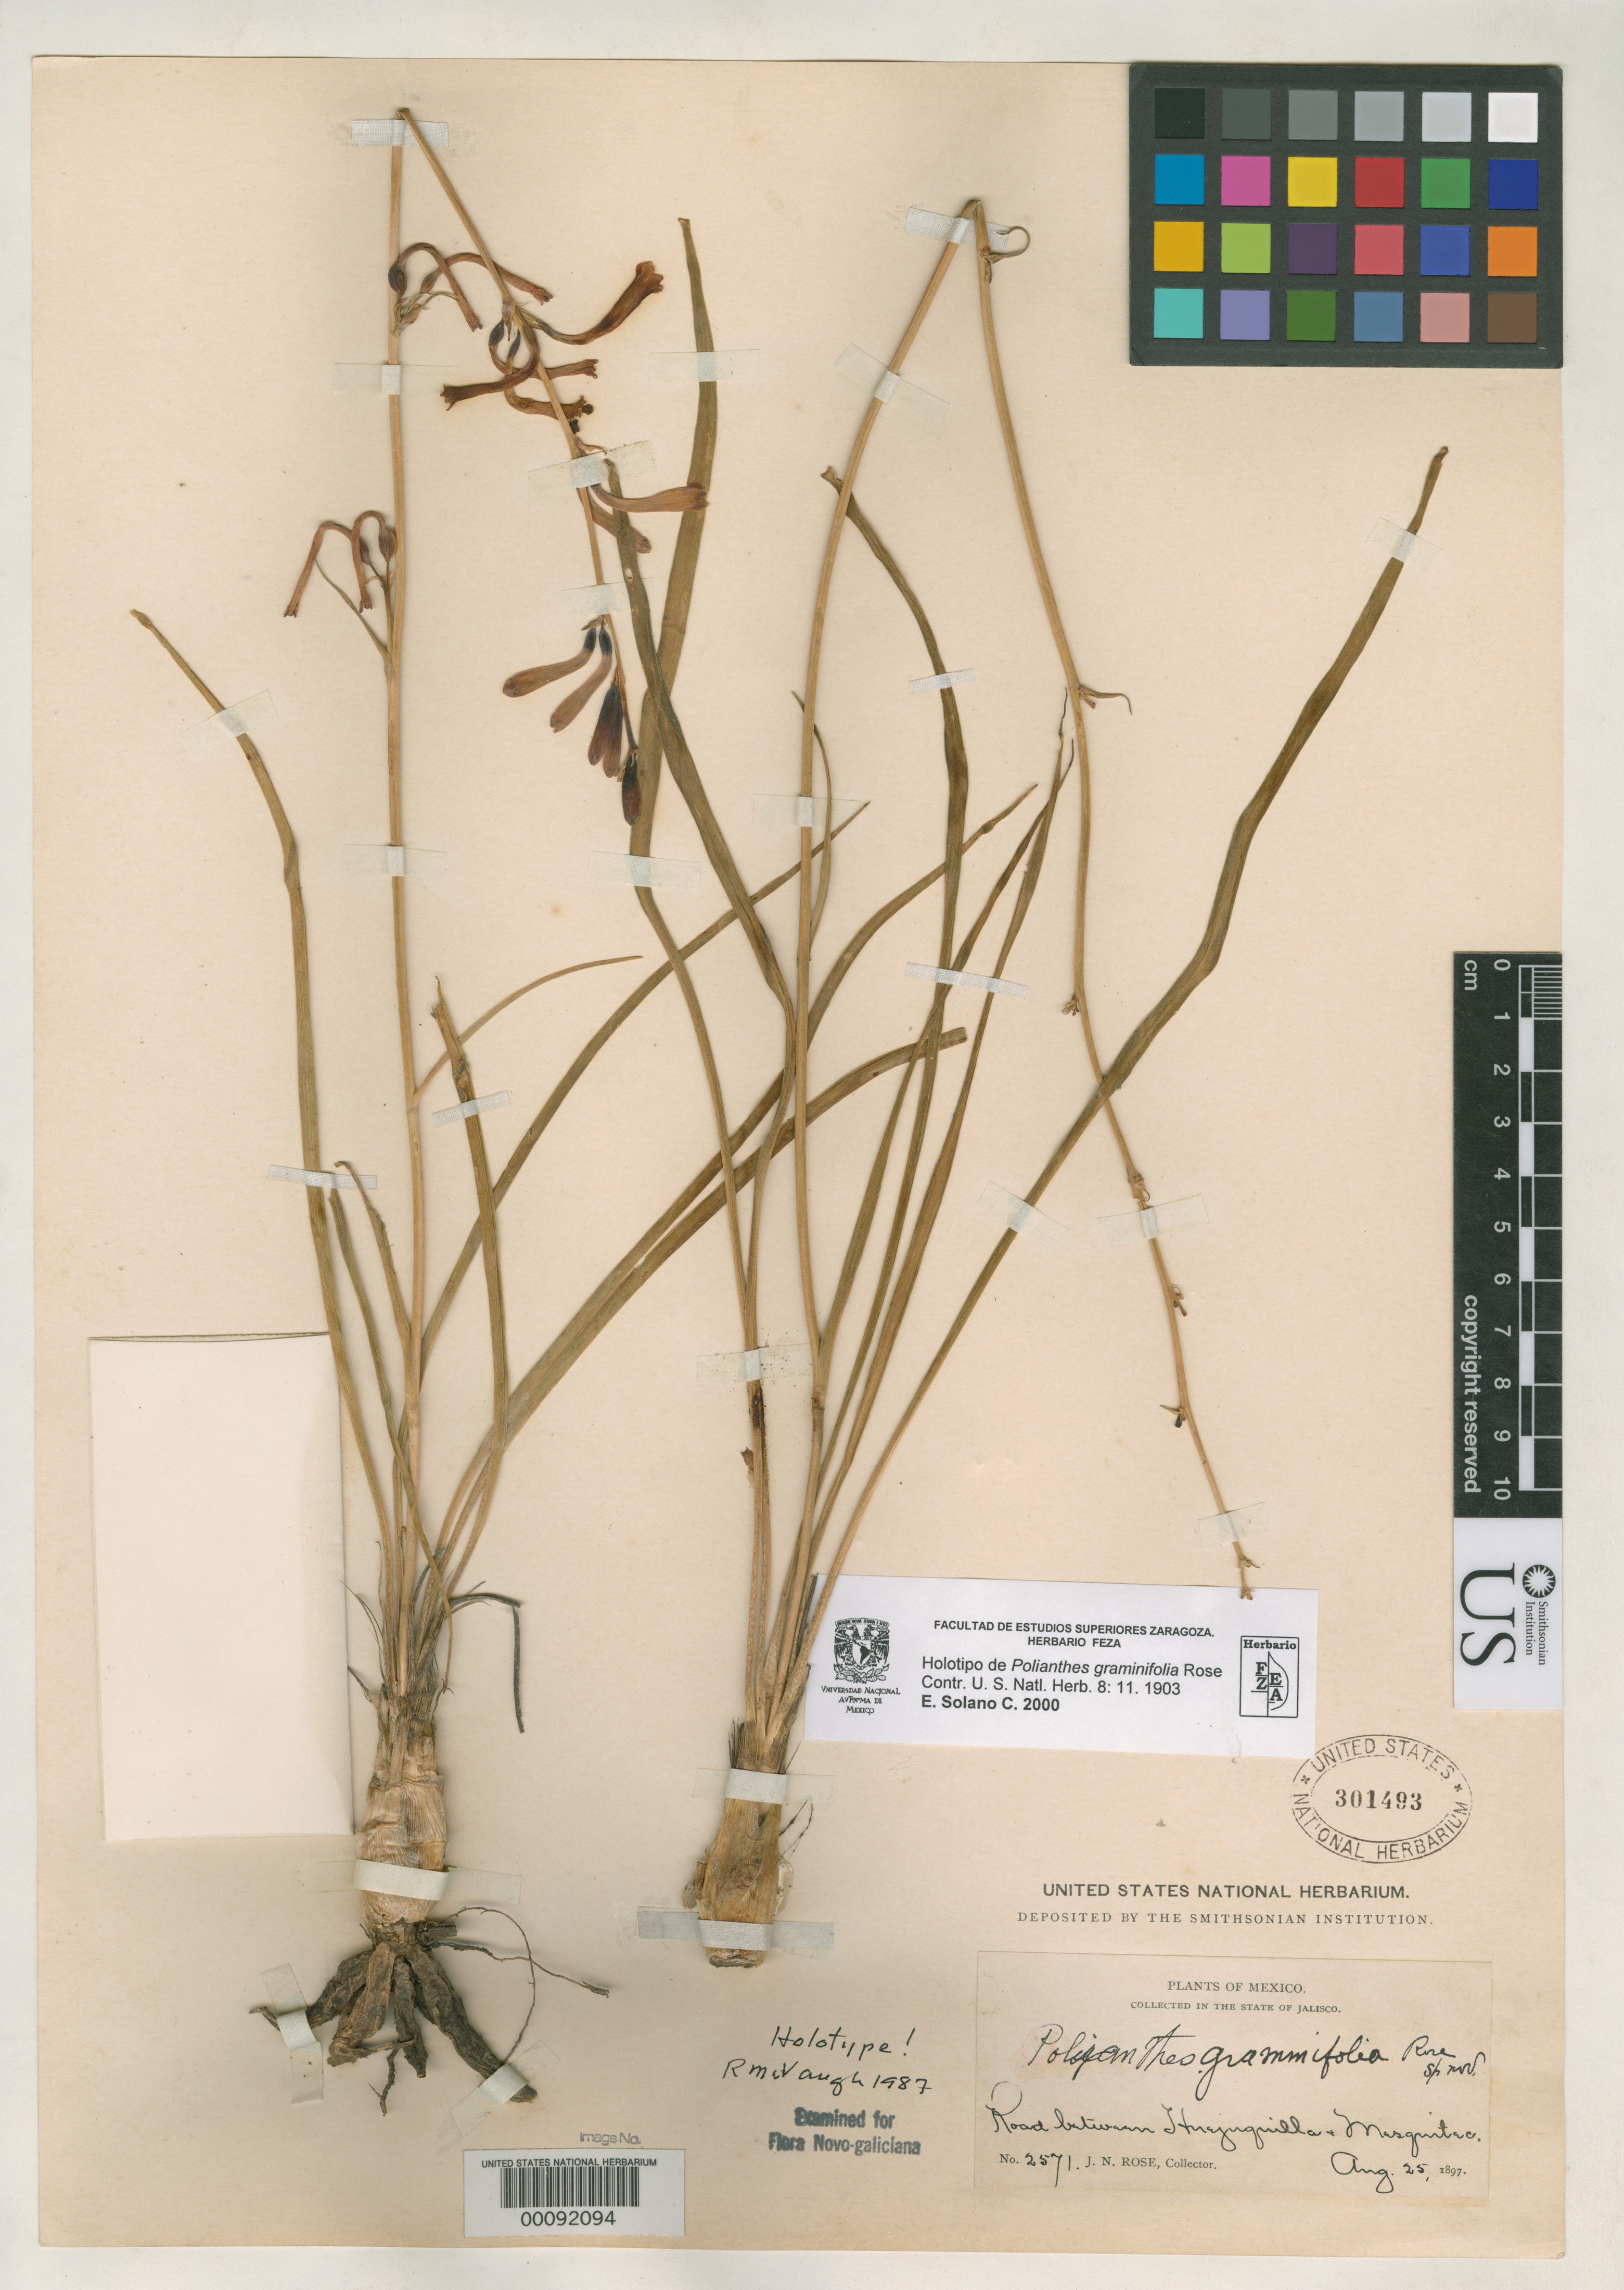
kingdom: Plantae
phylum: Tracheophyta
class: Liliopsida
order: Asparagales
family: Asparagaceae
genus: Polianthes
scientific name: Polianthes graminifolia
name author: Rose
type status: Holotype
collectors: J. N. Rose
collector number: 2571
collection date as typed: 25 Aug 1897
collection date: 1897-08-25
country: Mexico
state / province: Jalisco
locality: Between Huajuguilla and Mesquitec.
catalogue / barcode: US 301493